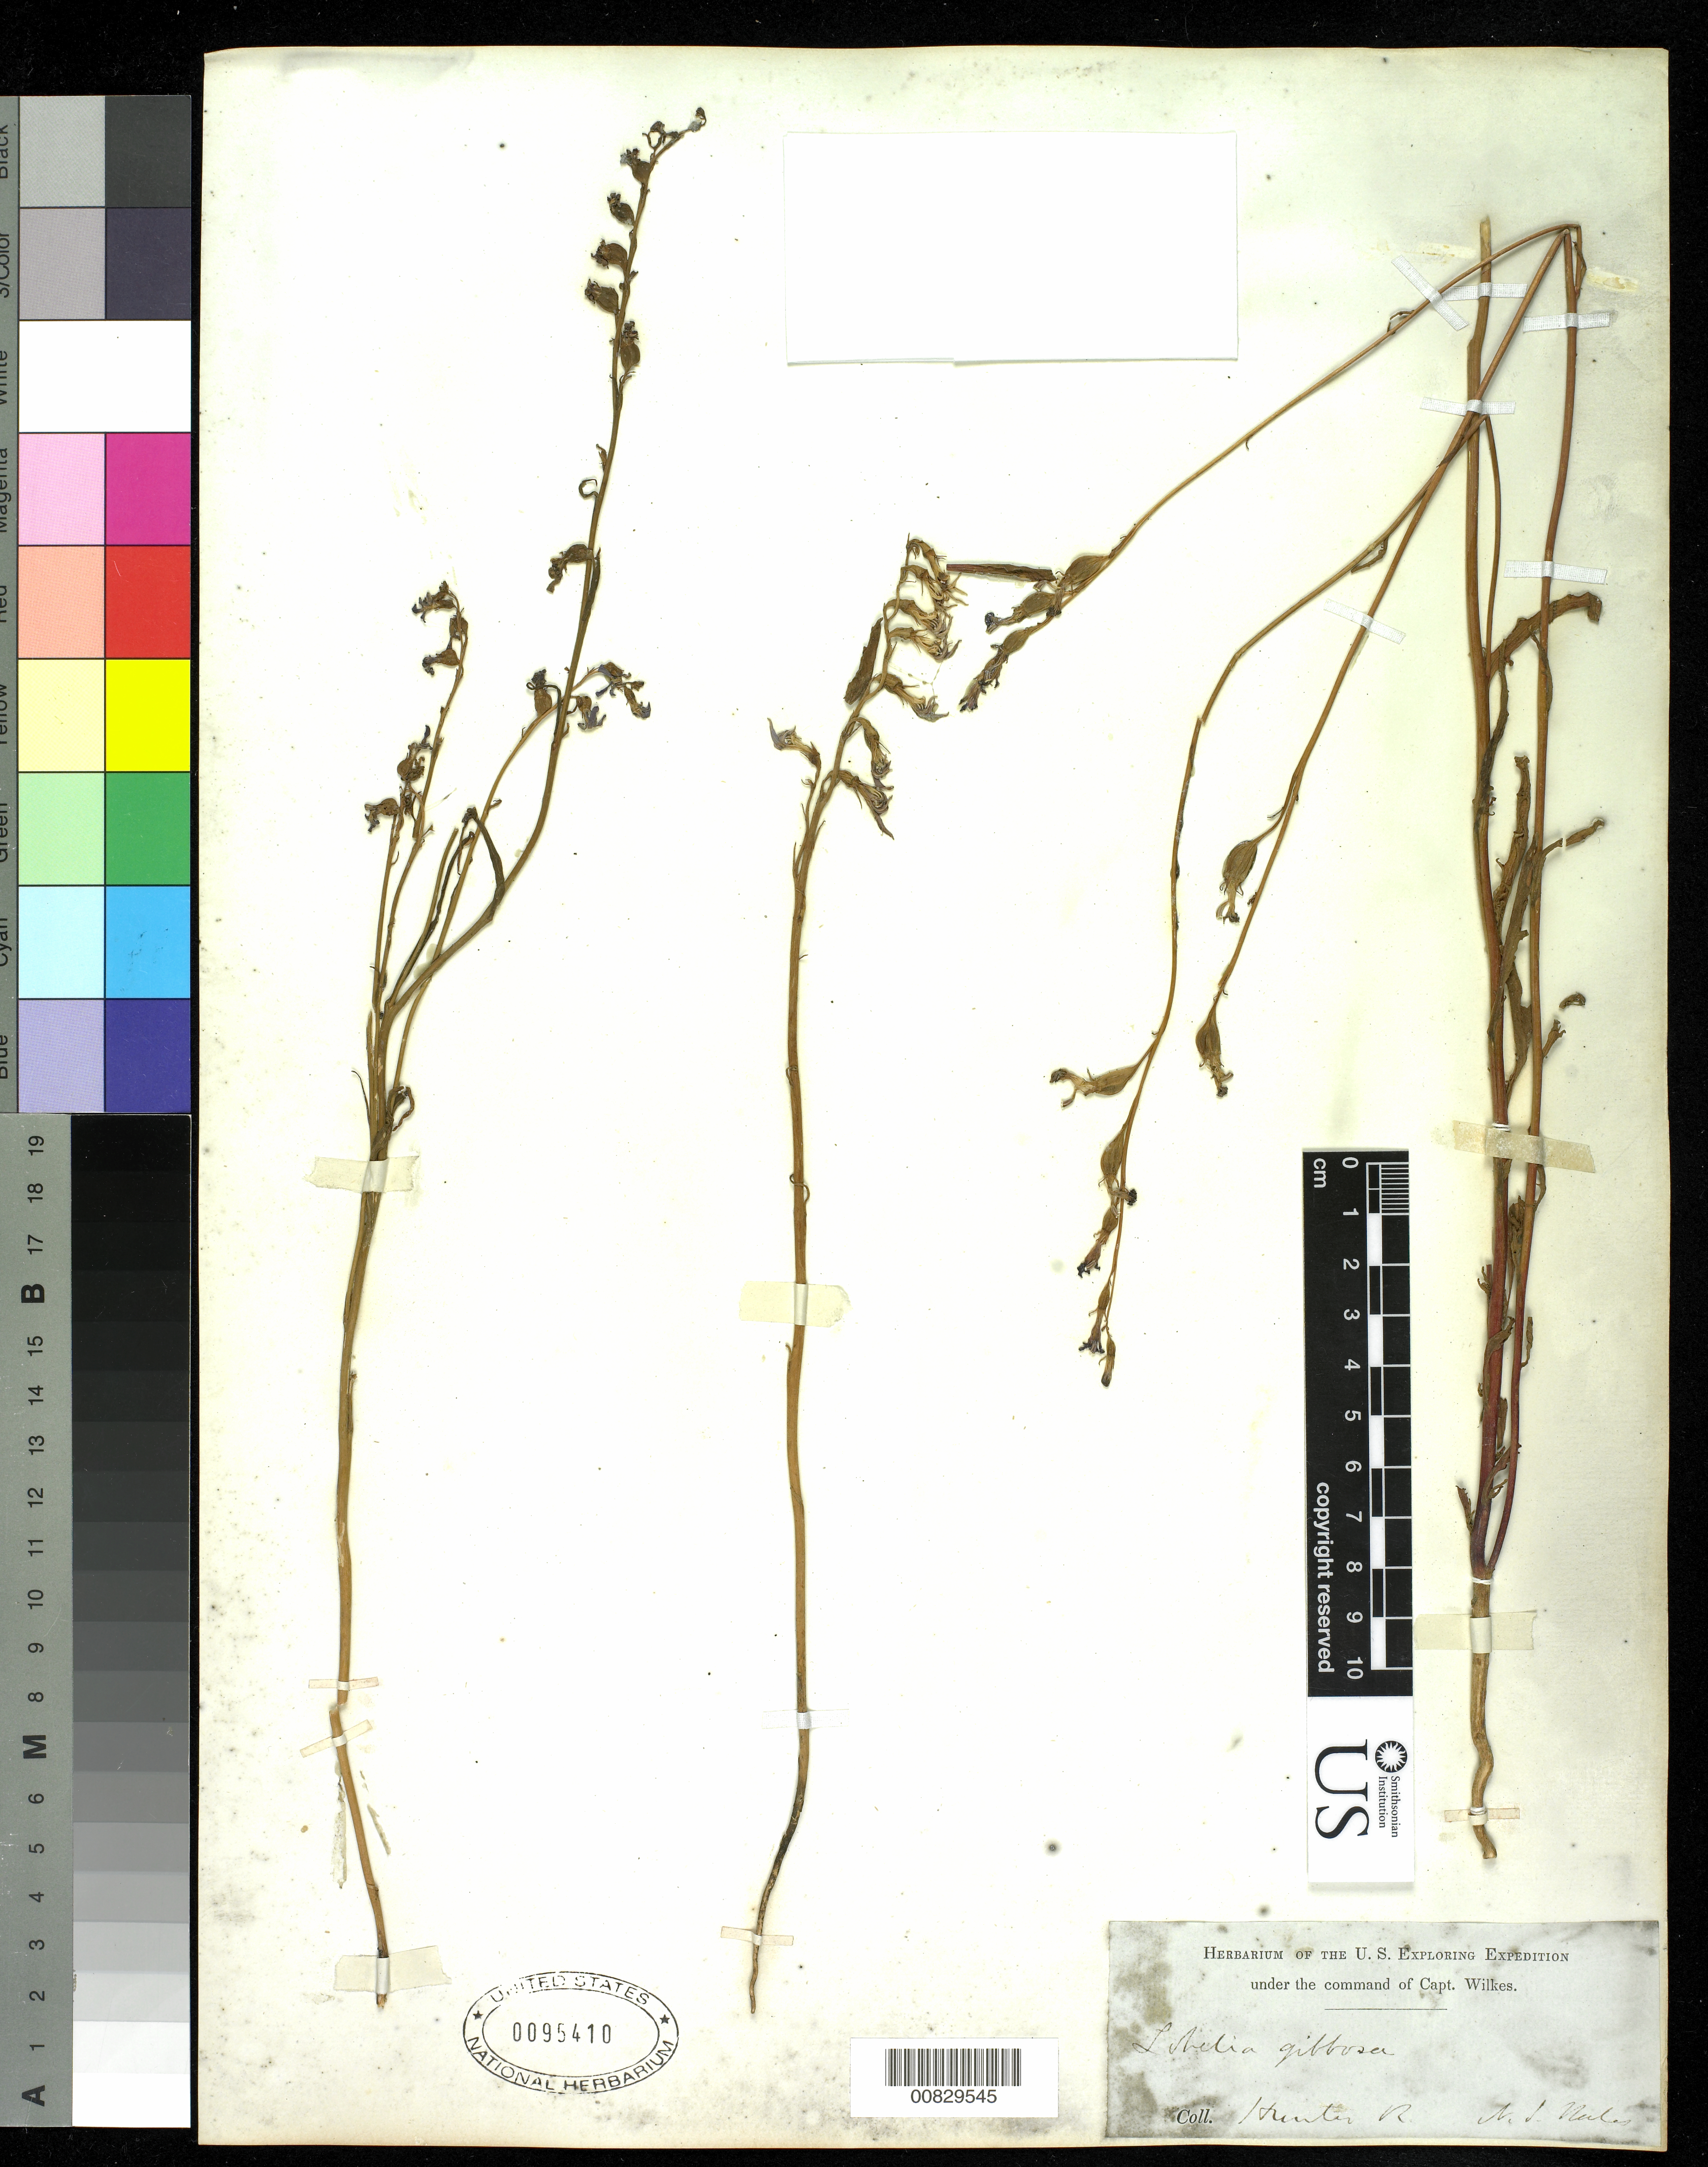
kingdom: Plantae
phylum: Tracheophyta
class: Magnoliopsida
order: Asterales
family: Campanulaceae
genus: Lobelia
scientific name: Lobelia gibbosa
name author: Labill.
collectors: Wilkes Explor. Exped.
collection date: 1838/1842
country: Australia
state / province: New South Wales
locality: Hunter's River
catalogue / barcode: US 95410